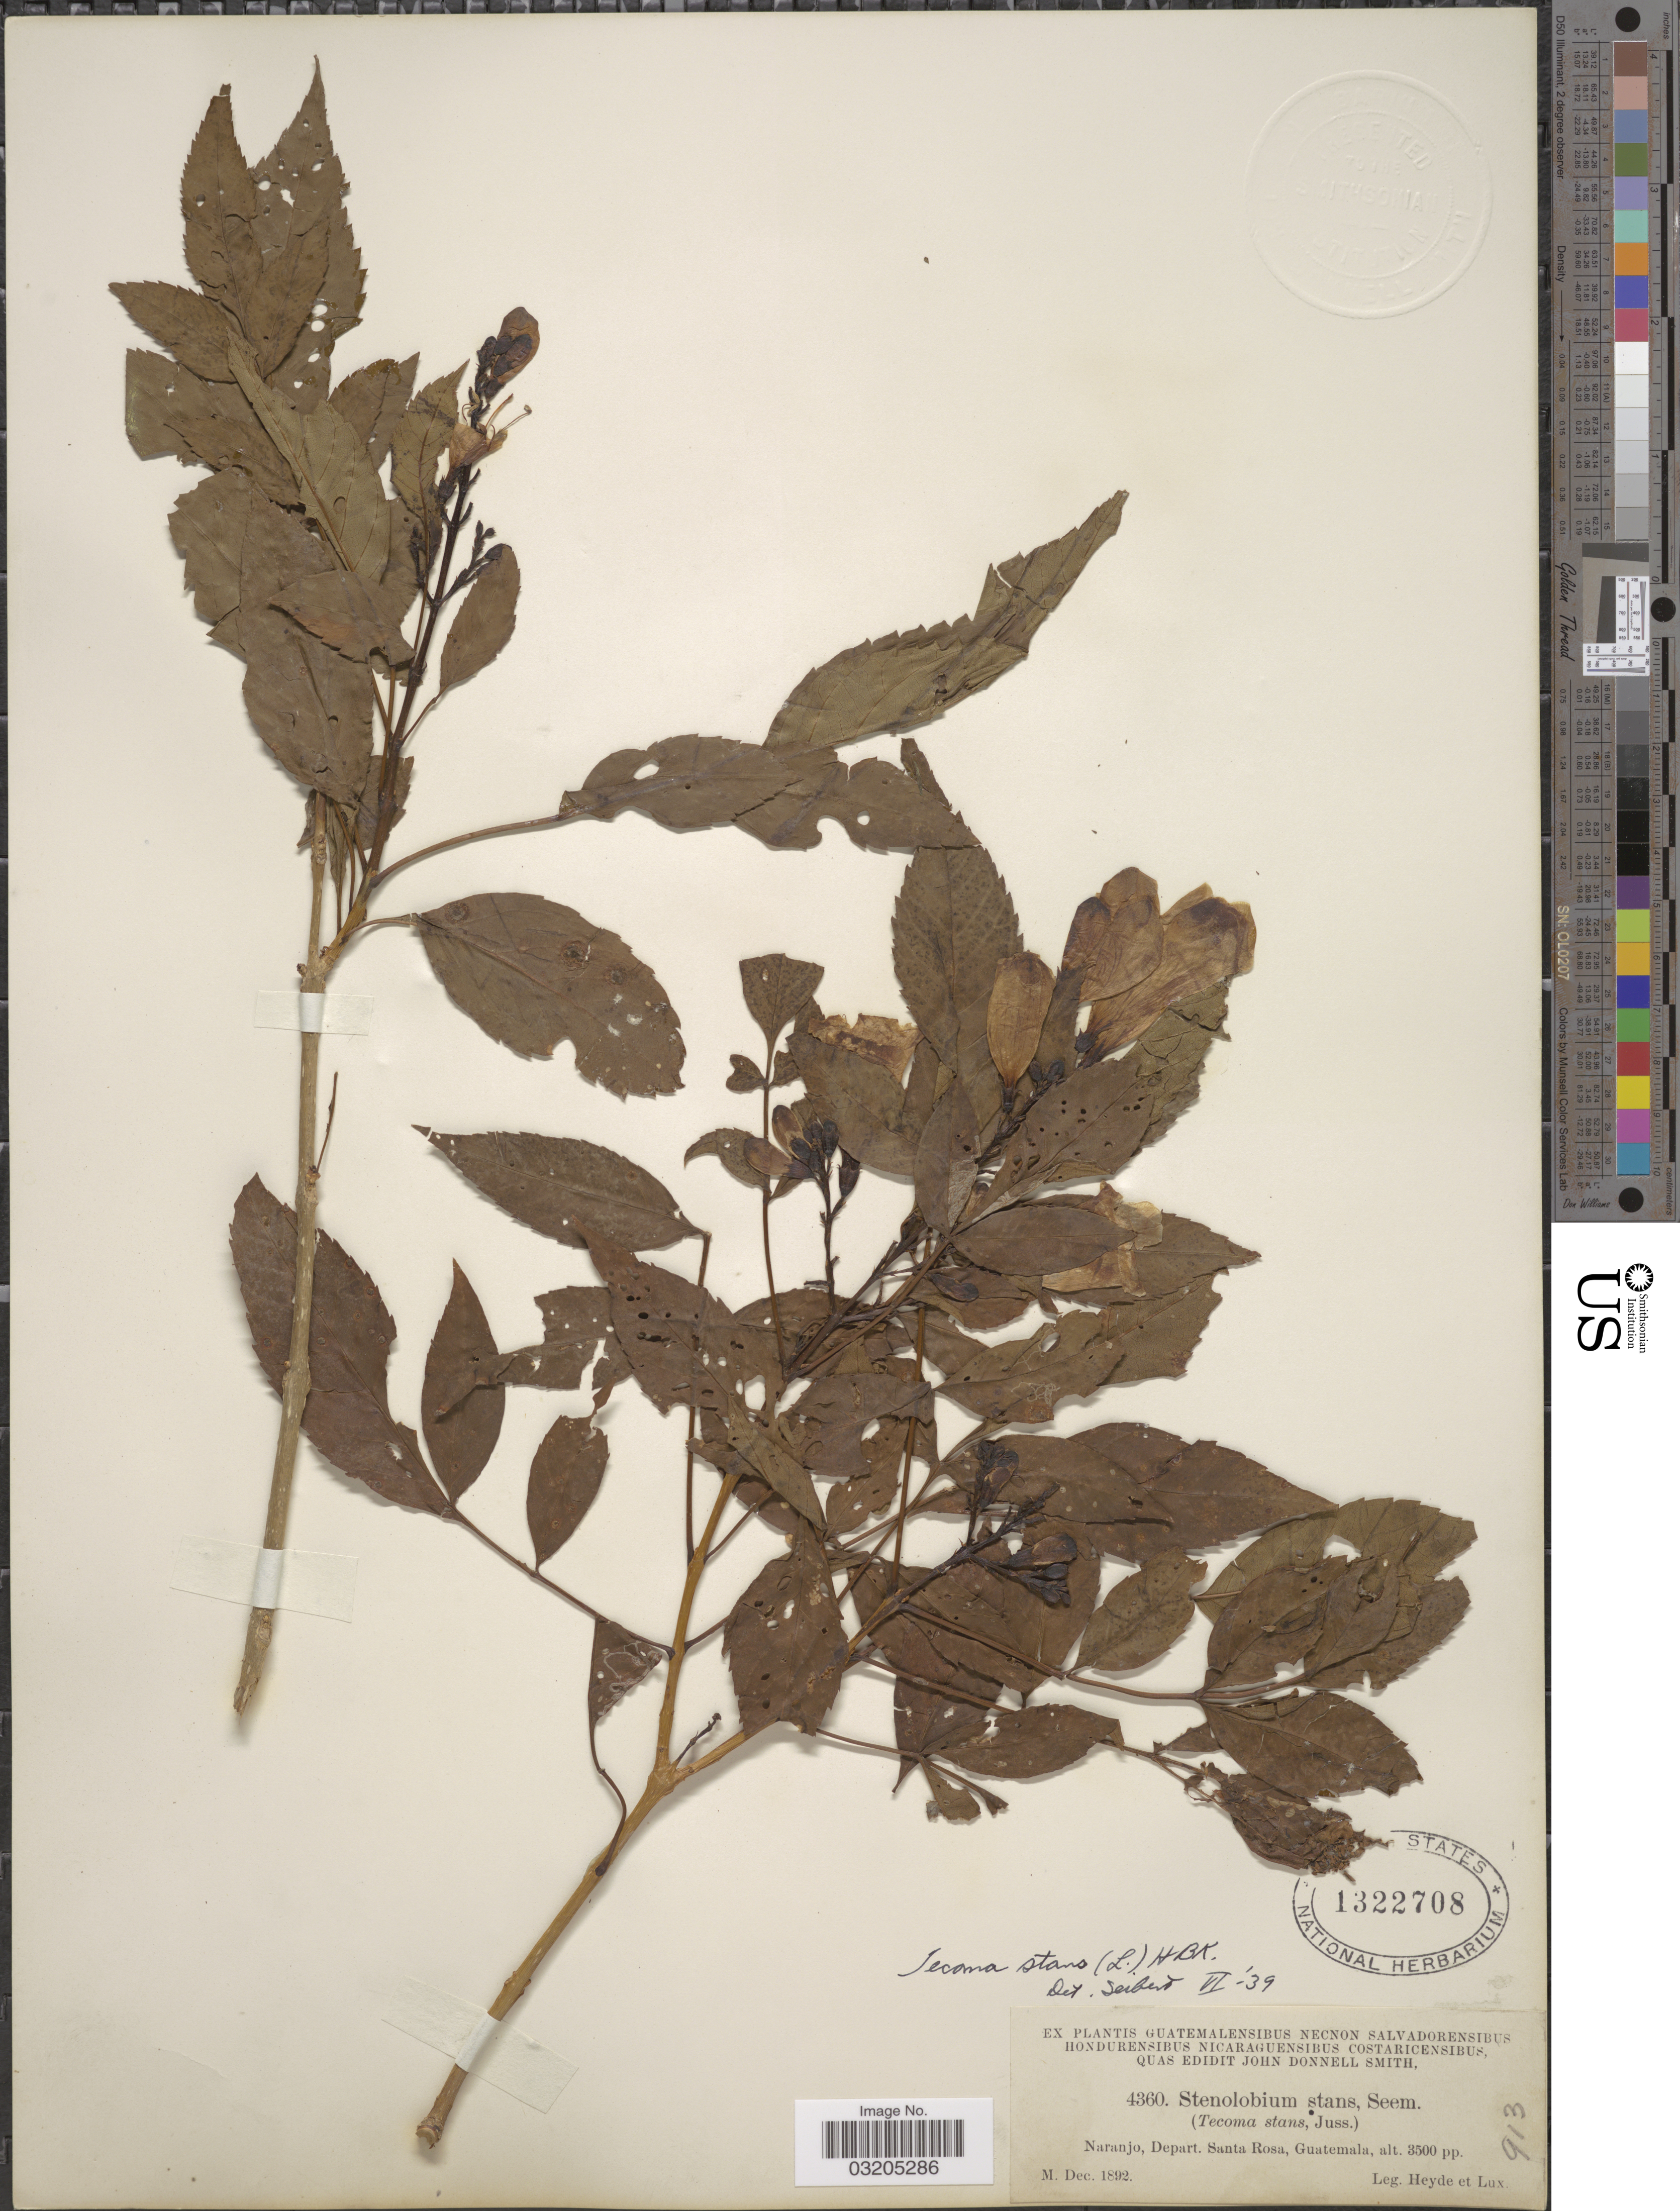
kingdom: Plantae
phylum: Tracheophyta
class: Magnoliopsida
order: Lamiales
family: Bignoniaceae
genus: Tecoma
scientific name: Tecoma stans var. stans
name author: (L.) Juss. ex Kunth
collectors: Heyde & Lux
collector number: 4360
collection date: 1892-12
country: Guatemala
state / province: Santa Rosa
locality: Naranjo, Depart. Santa Rosa.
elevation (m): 1067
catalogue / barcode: US 1322708